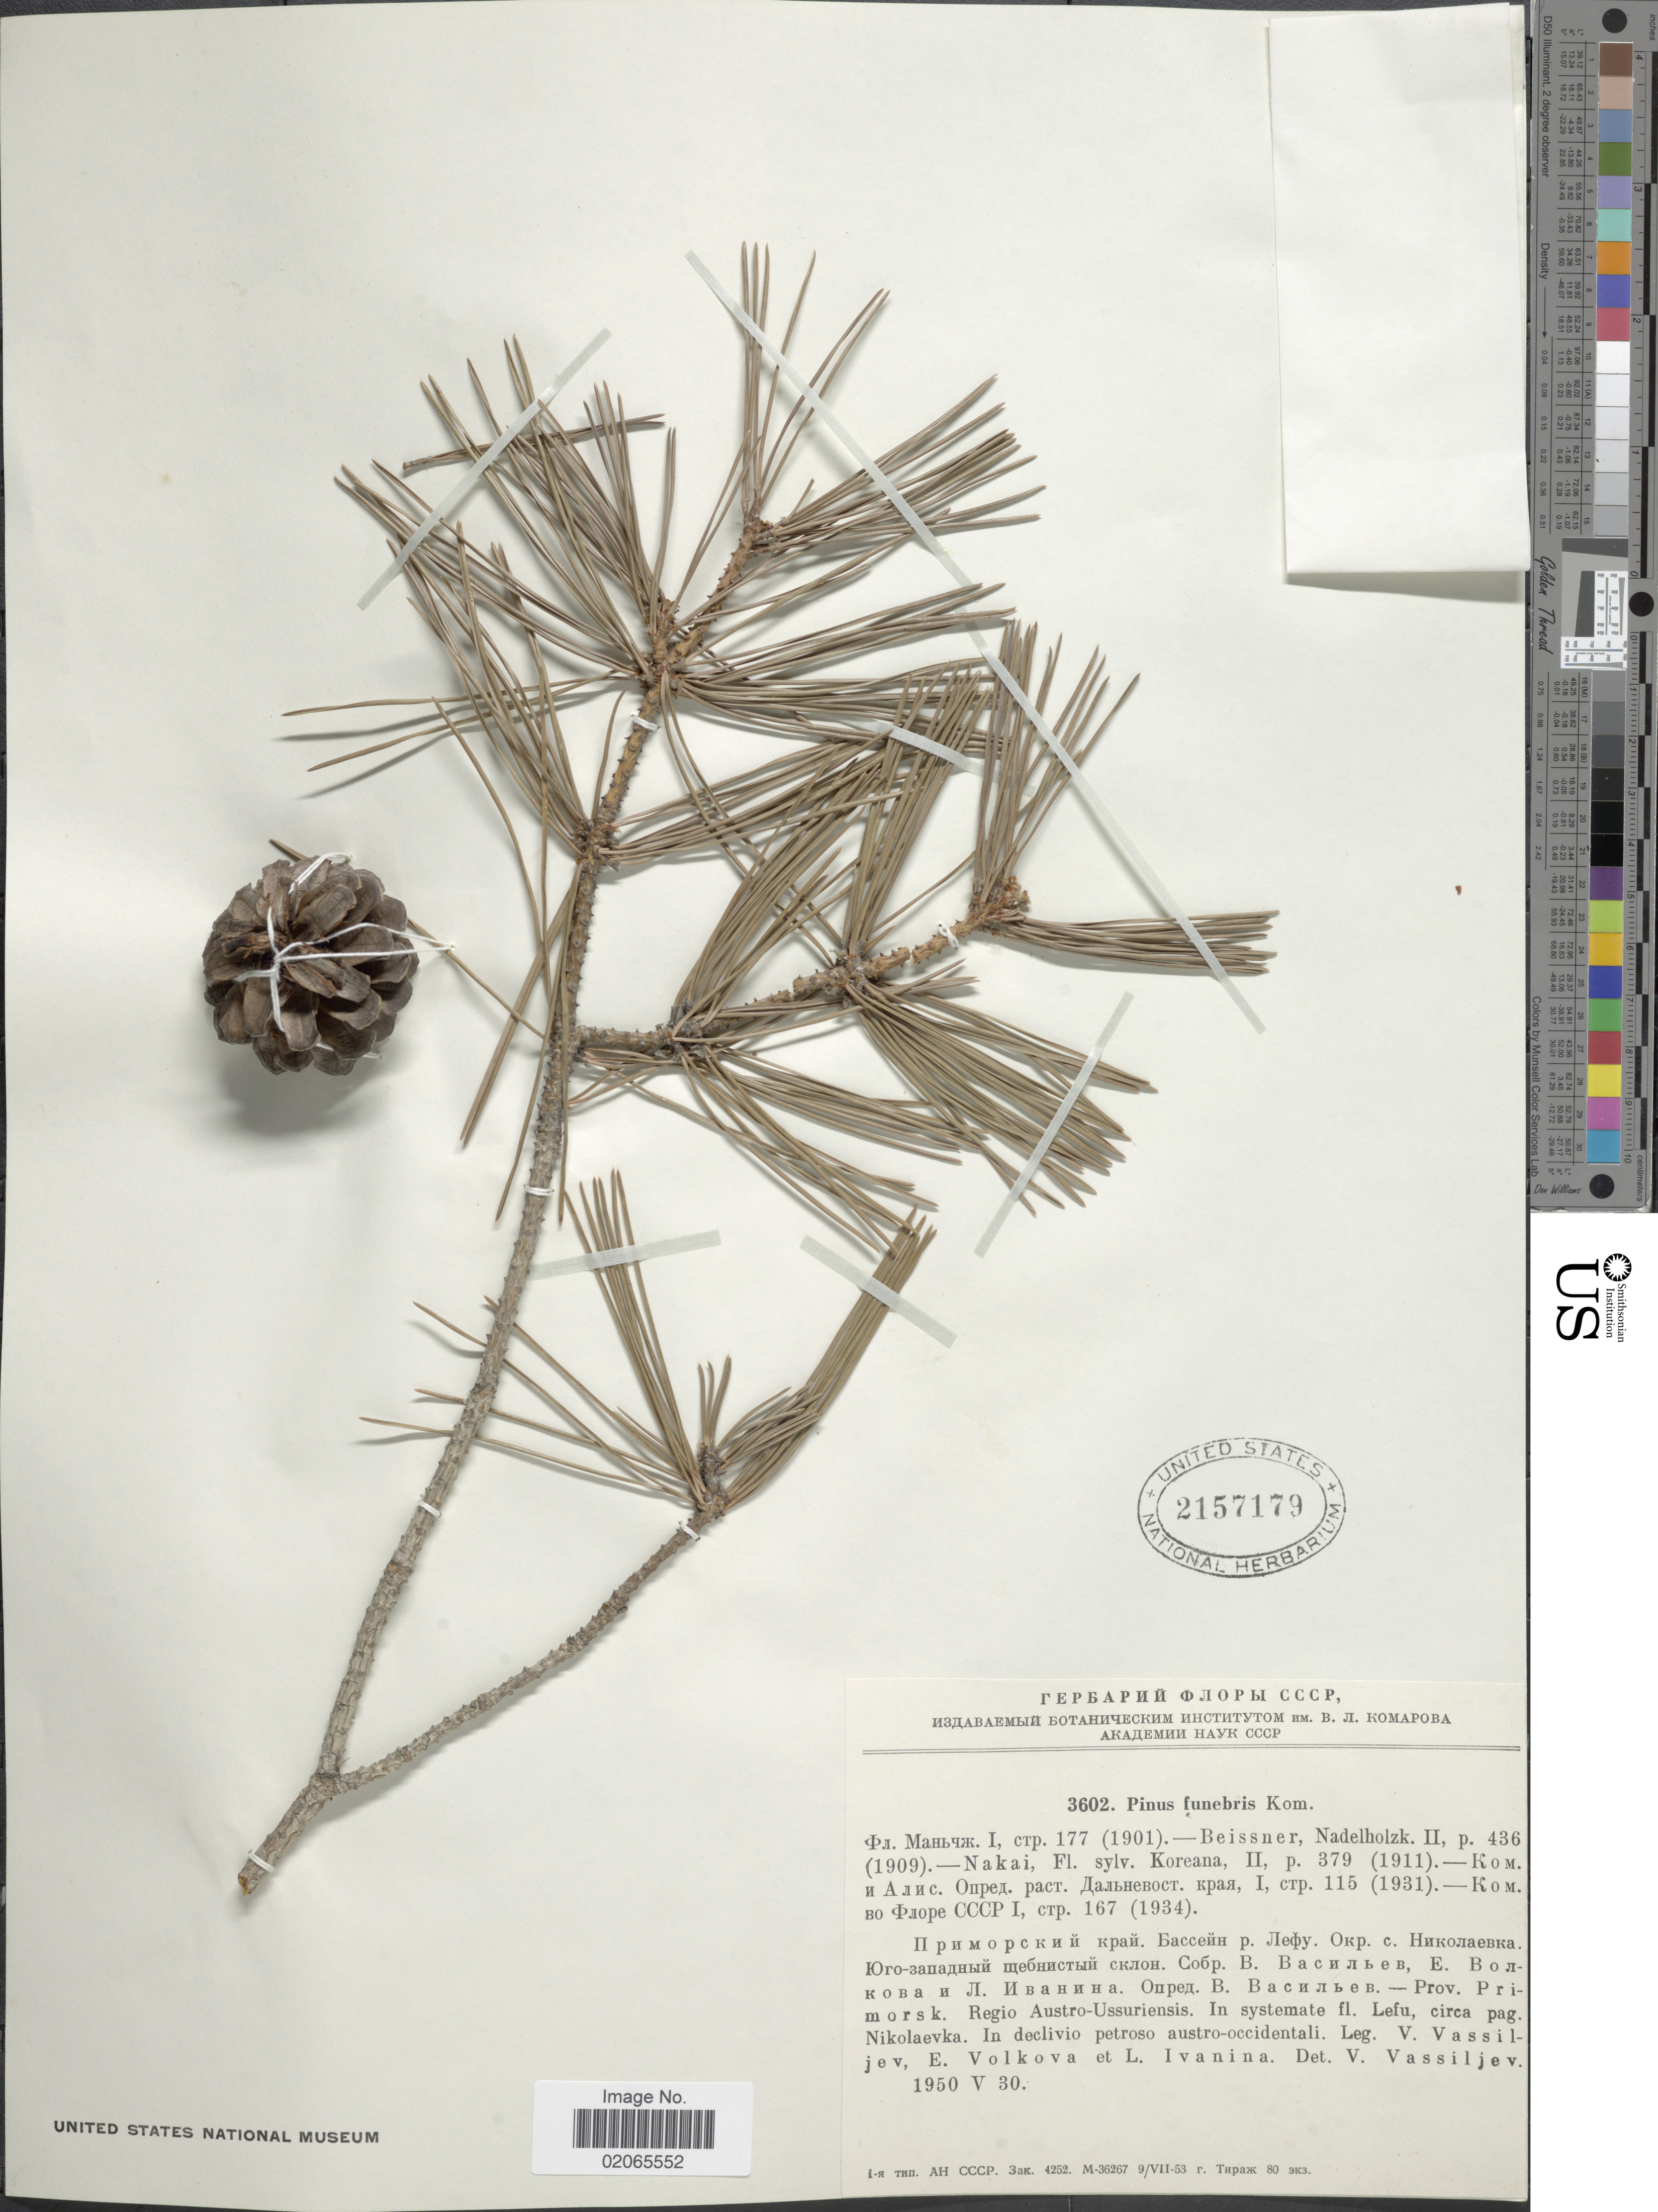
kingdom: Plantae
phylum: Tracheophyta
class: Pinopsida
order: Pinales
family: Pinaceae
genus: Pinus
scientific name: Pinus funebris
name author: Kom.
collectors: V. Vassiljev, E. V. Volkova & L. Ivanina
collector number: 3602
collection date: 1950-05-30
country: Russian Federation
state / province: Primorsky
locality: Regio Austro-Ussuriensis. In systemate fl. Lefu, circa pag. Nikolaevka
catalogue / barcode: US 2157179